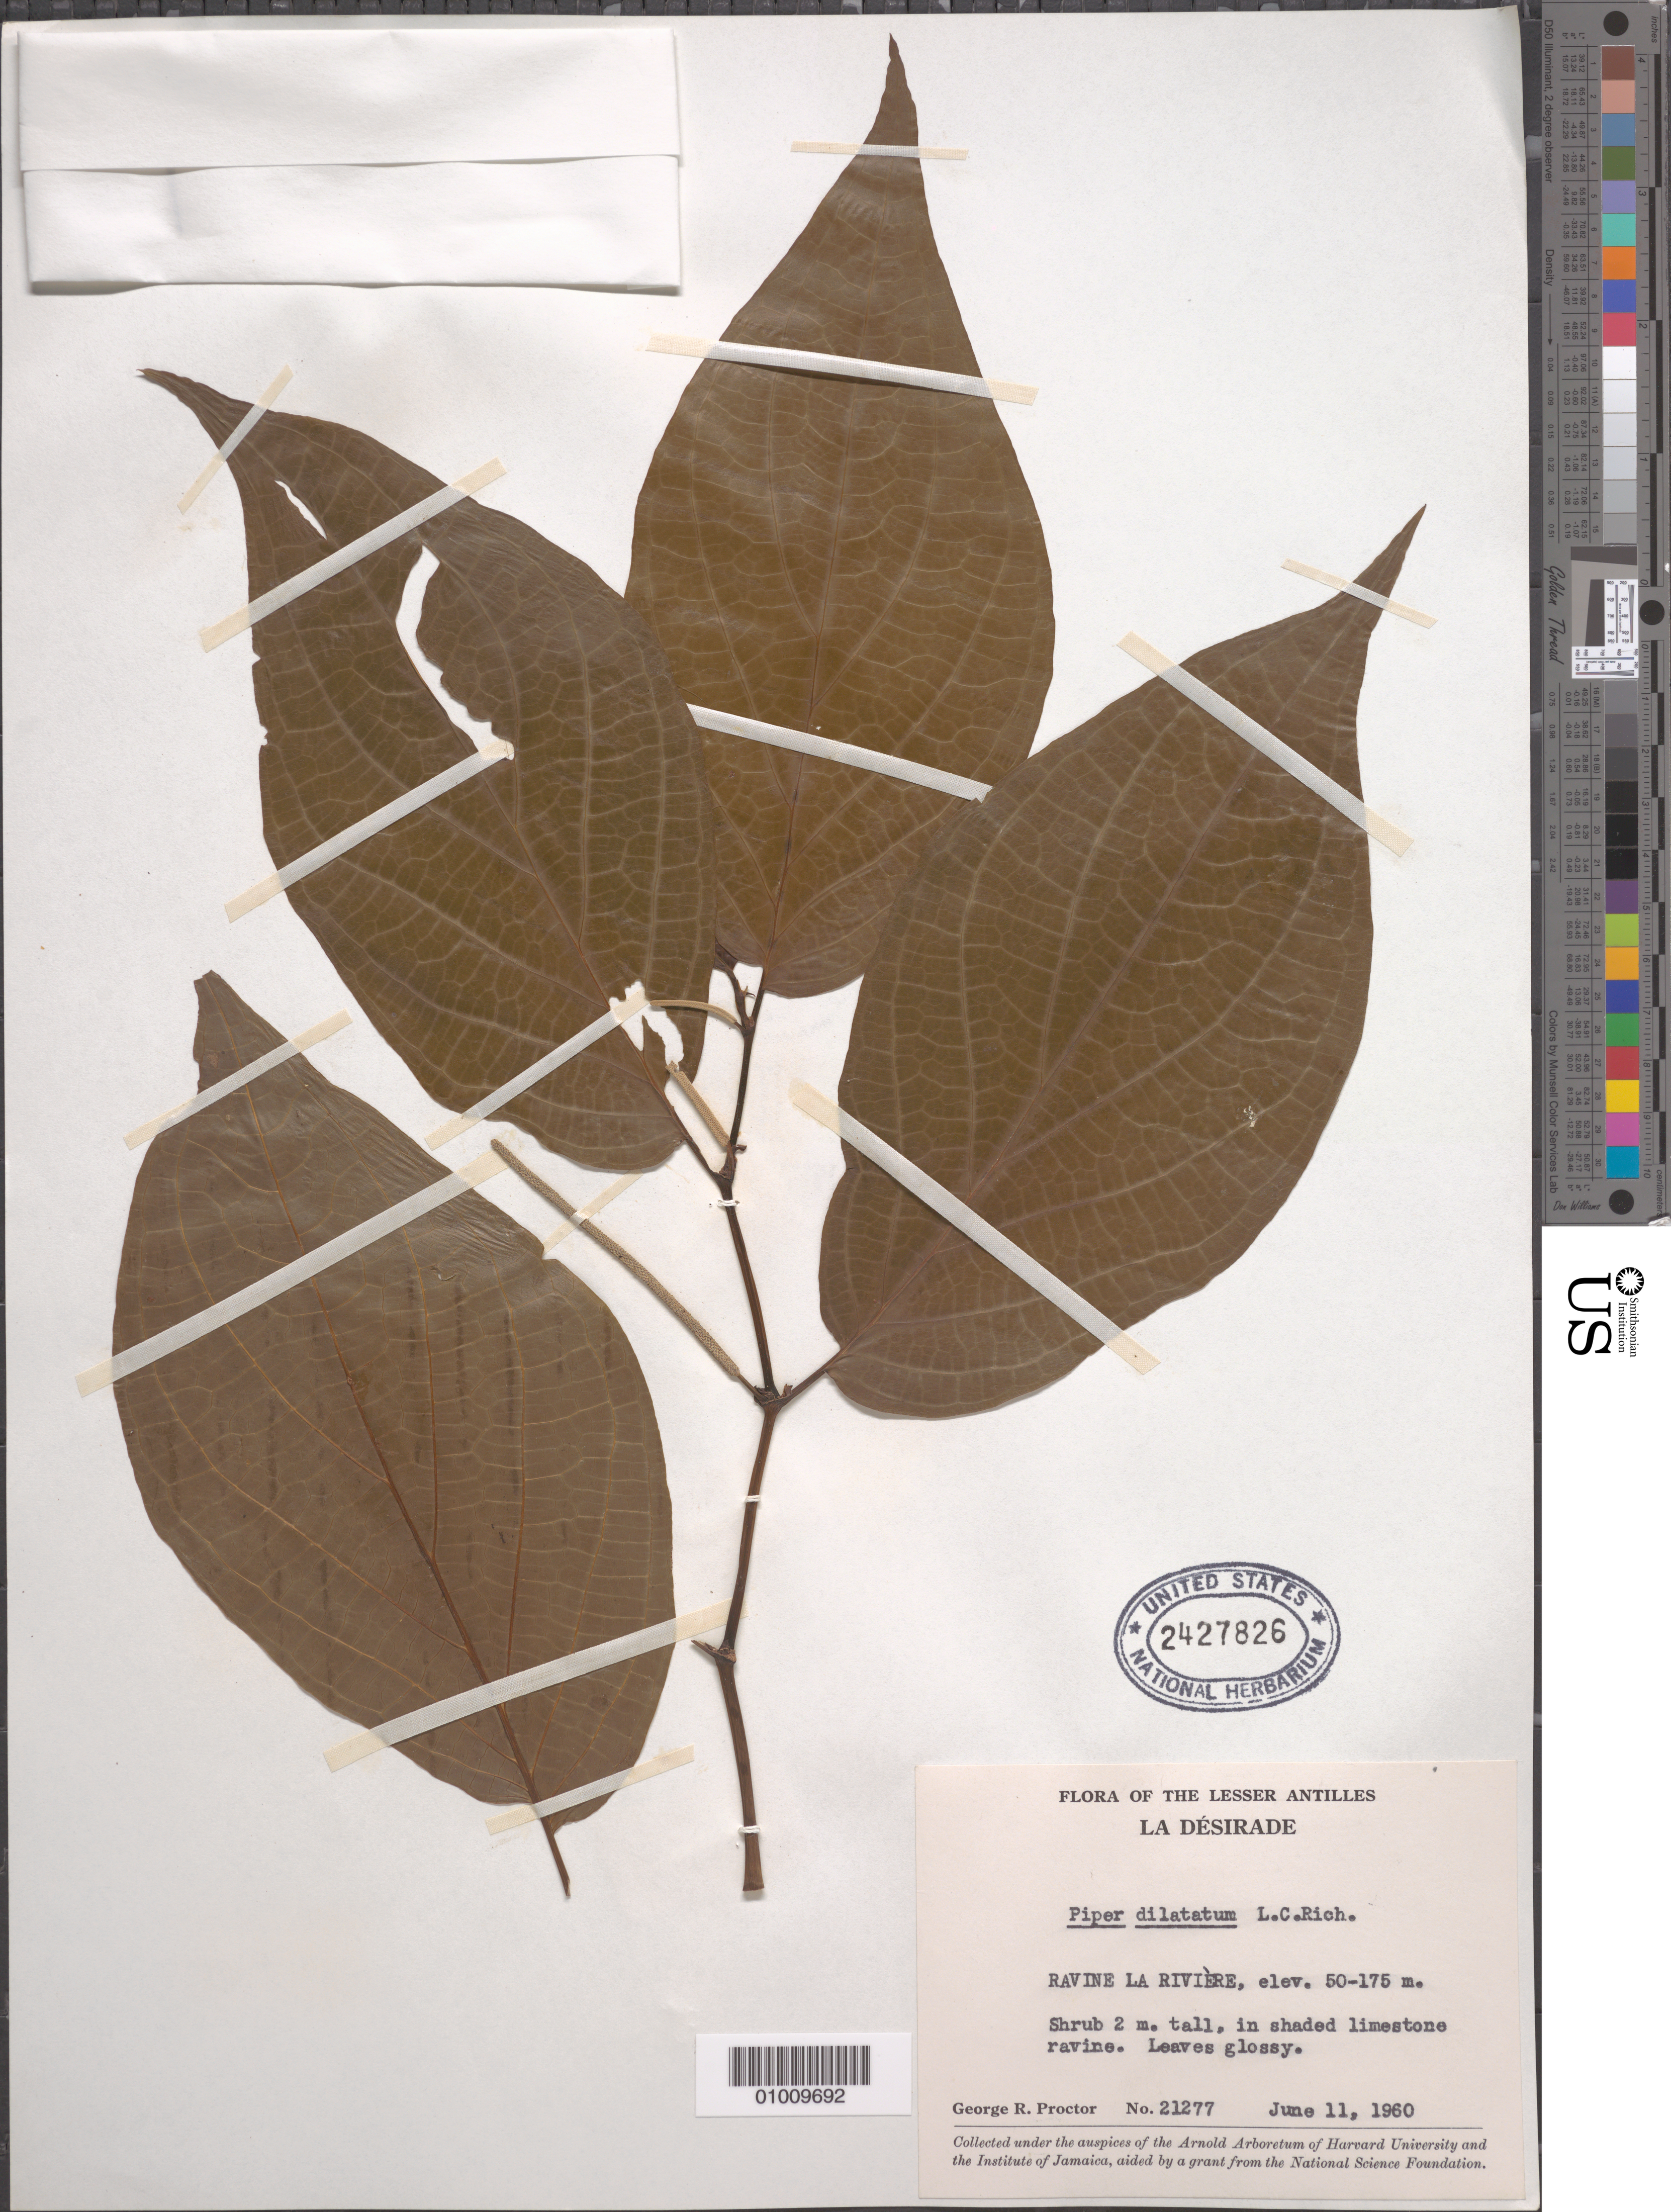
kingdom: Plantae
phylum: Tracheophyta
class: Magnoliopsida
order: Piperales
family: Piperaceae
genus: Piper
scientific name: Piper dilatatum var. dilatatum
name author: Rich.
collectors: G. R. Proctor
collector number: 21277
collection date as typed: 11 Jun 1960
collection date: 1960-06-11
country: Guadeloupe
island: La Désirade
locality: Ravine la Riviere in shaded limestone ravine.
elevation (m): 50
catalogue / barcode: US 2427826